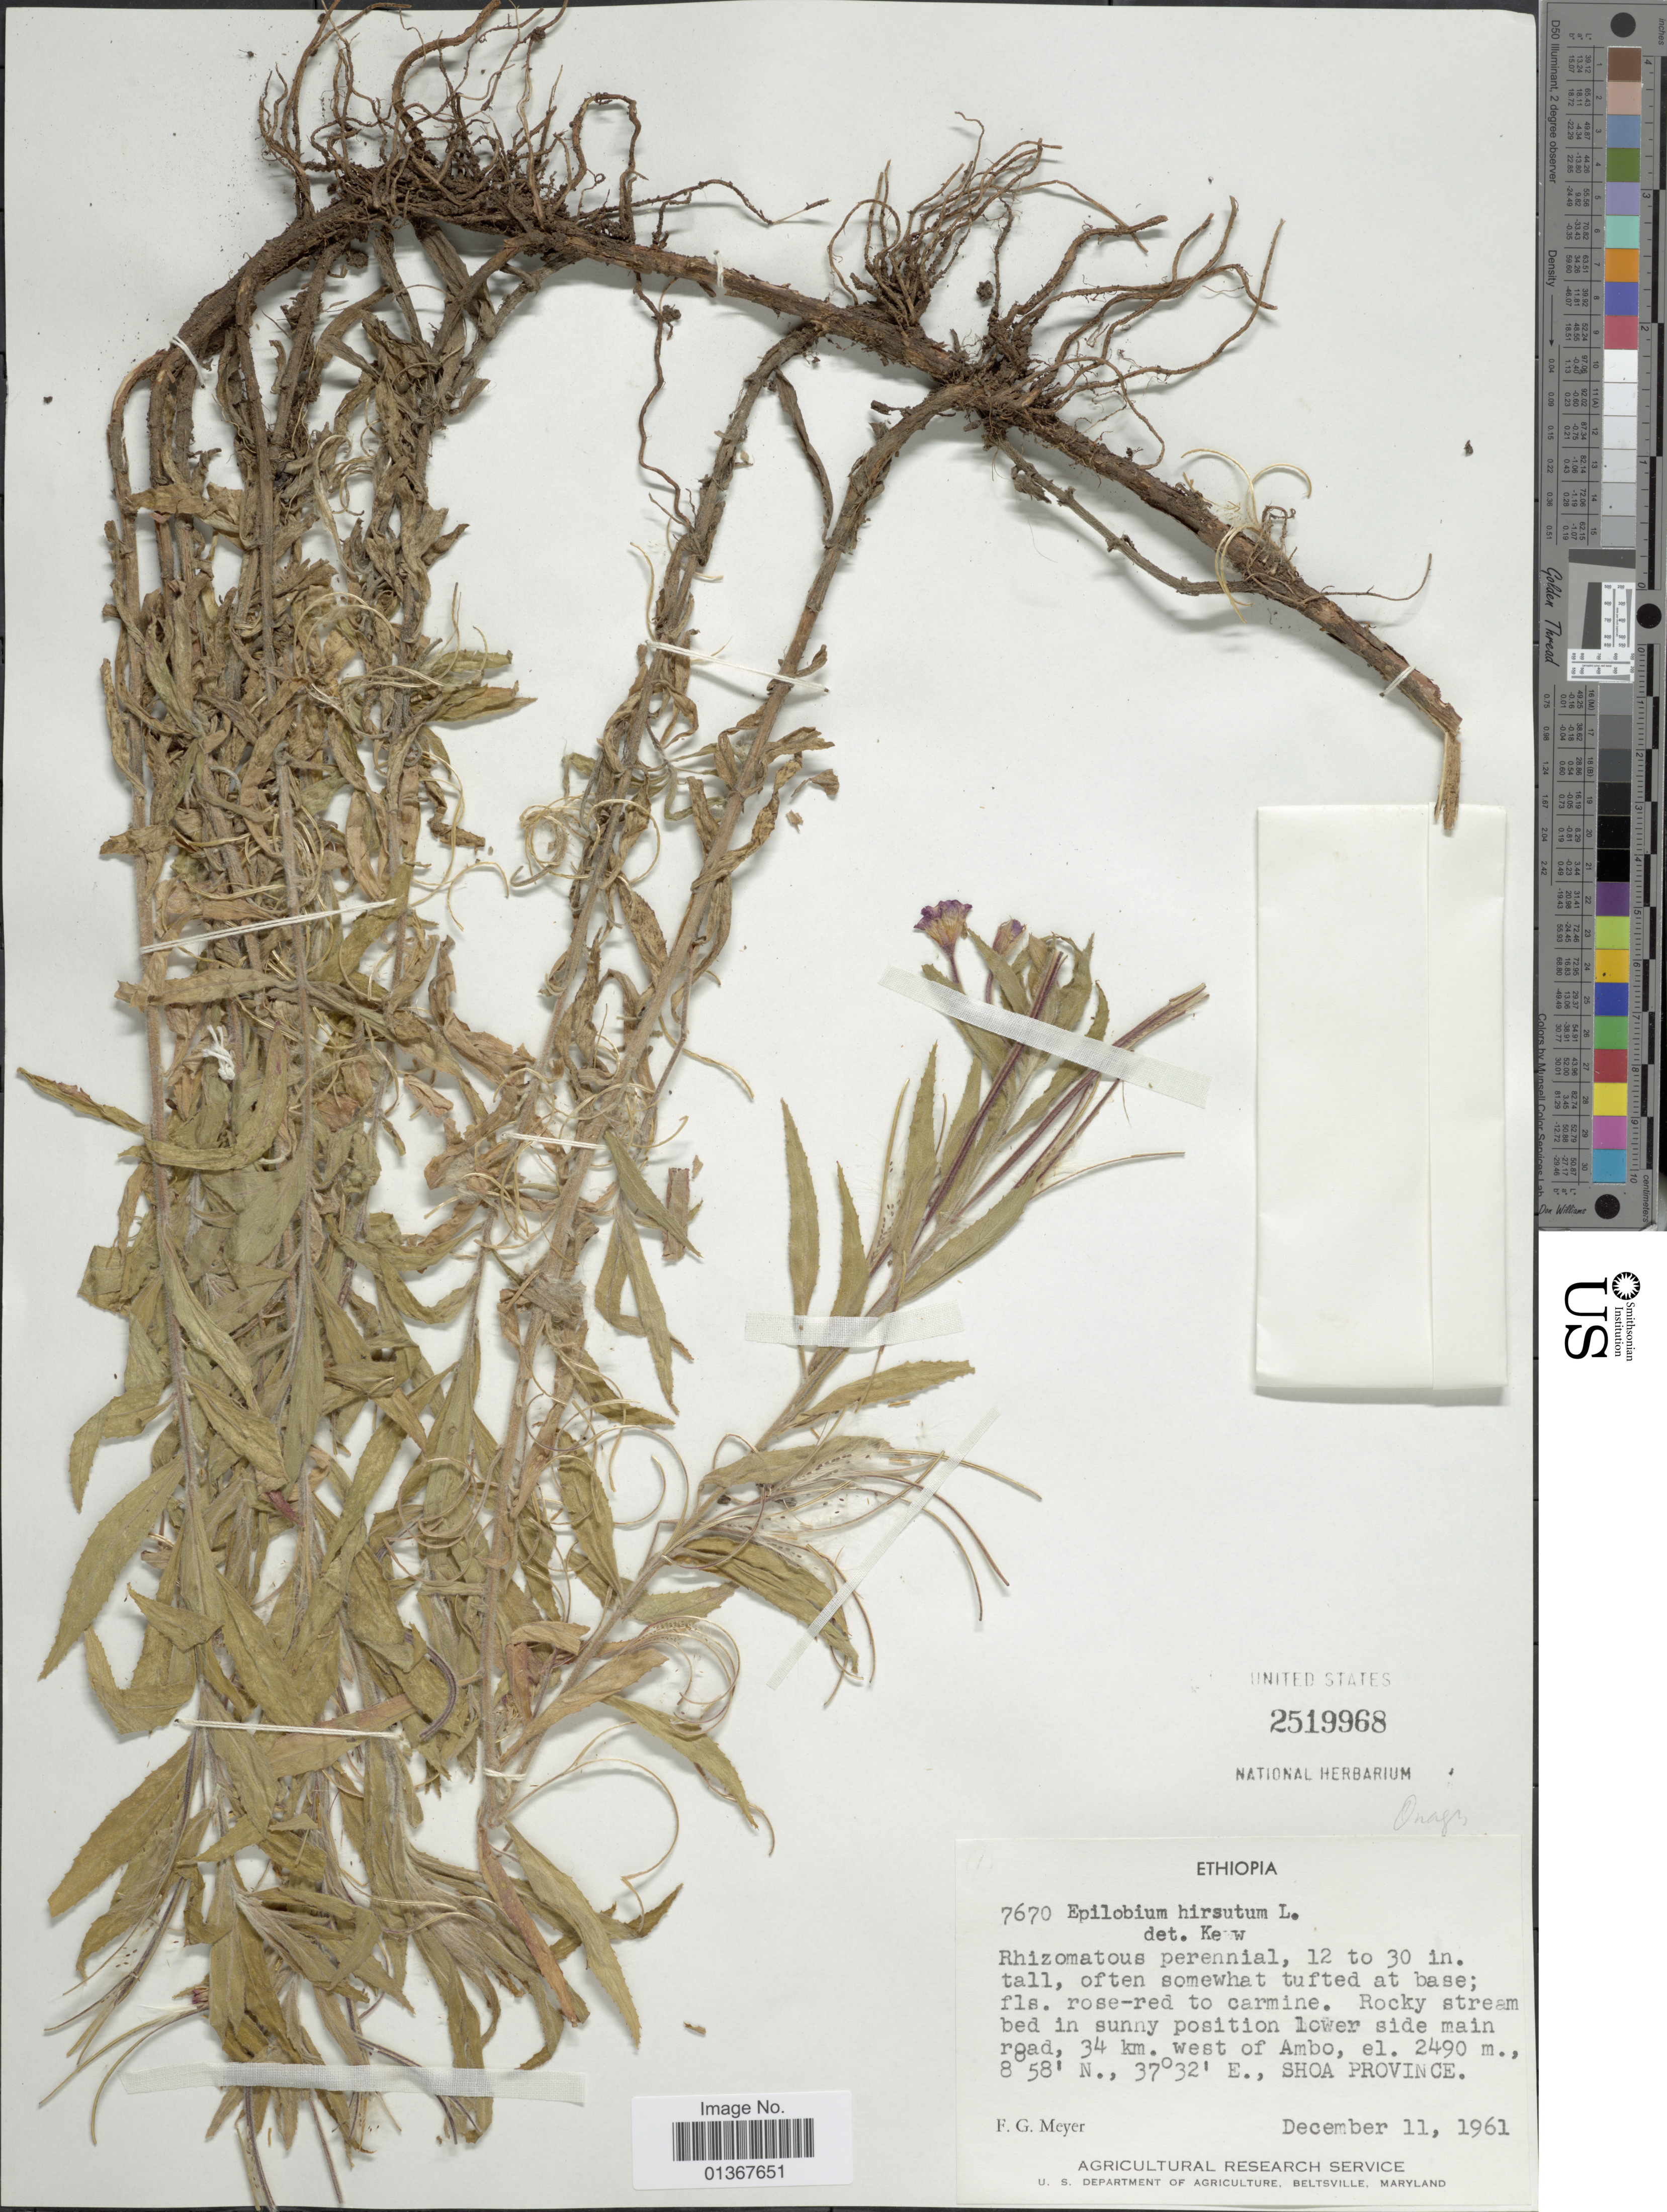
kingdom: Plantae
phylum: Tracheophyta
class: Magnoliopsida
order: Myrtales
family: Onagraceae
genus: Epilobium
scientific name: Epilobium hirsutum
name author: L.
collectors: F. G. Meyer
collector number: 7670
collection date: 1961-12-11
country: Ethiopia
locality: Rocky stream bed in sunny position lower side main road, 34 km. west of Ambo, Shoa Province.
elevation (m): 2490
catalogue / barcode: US 2519968